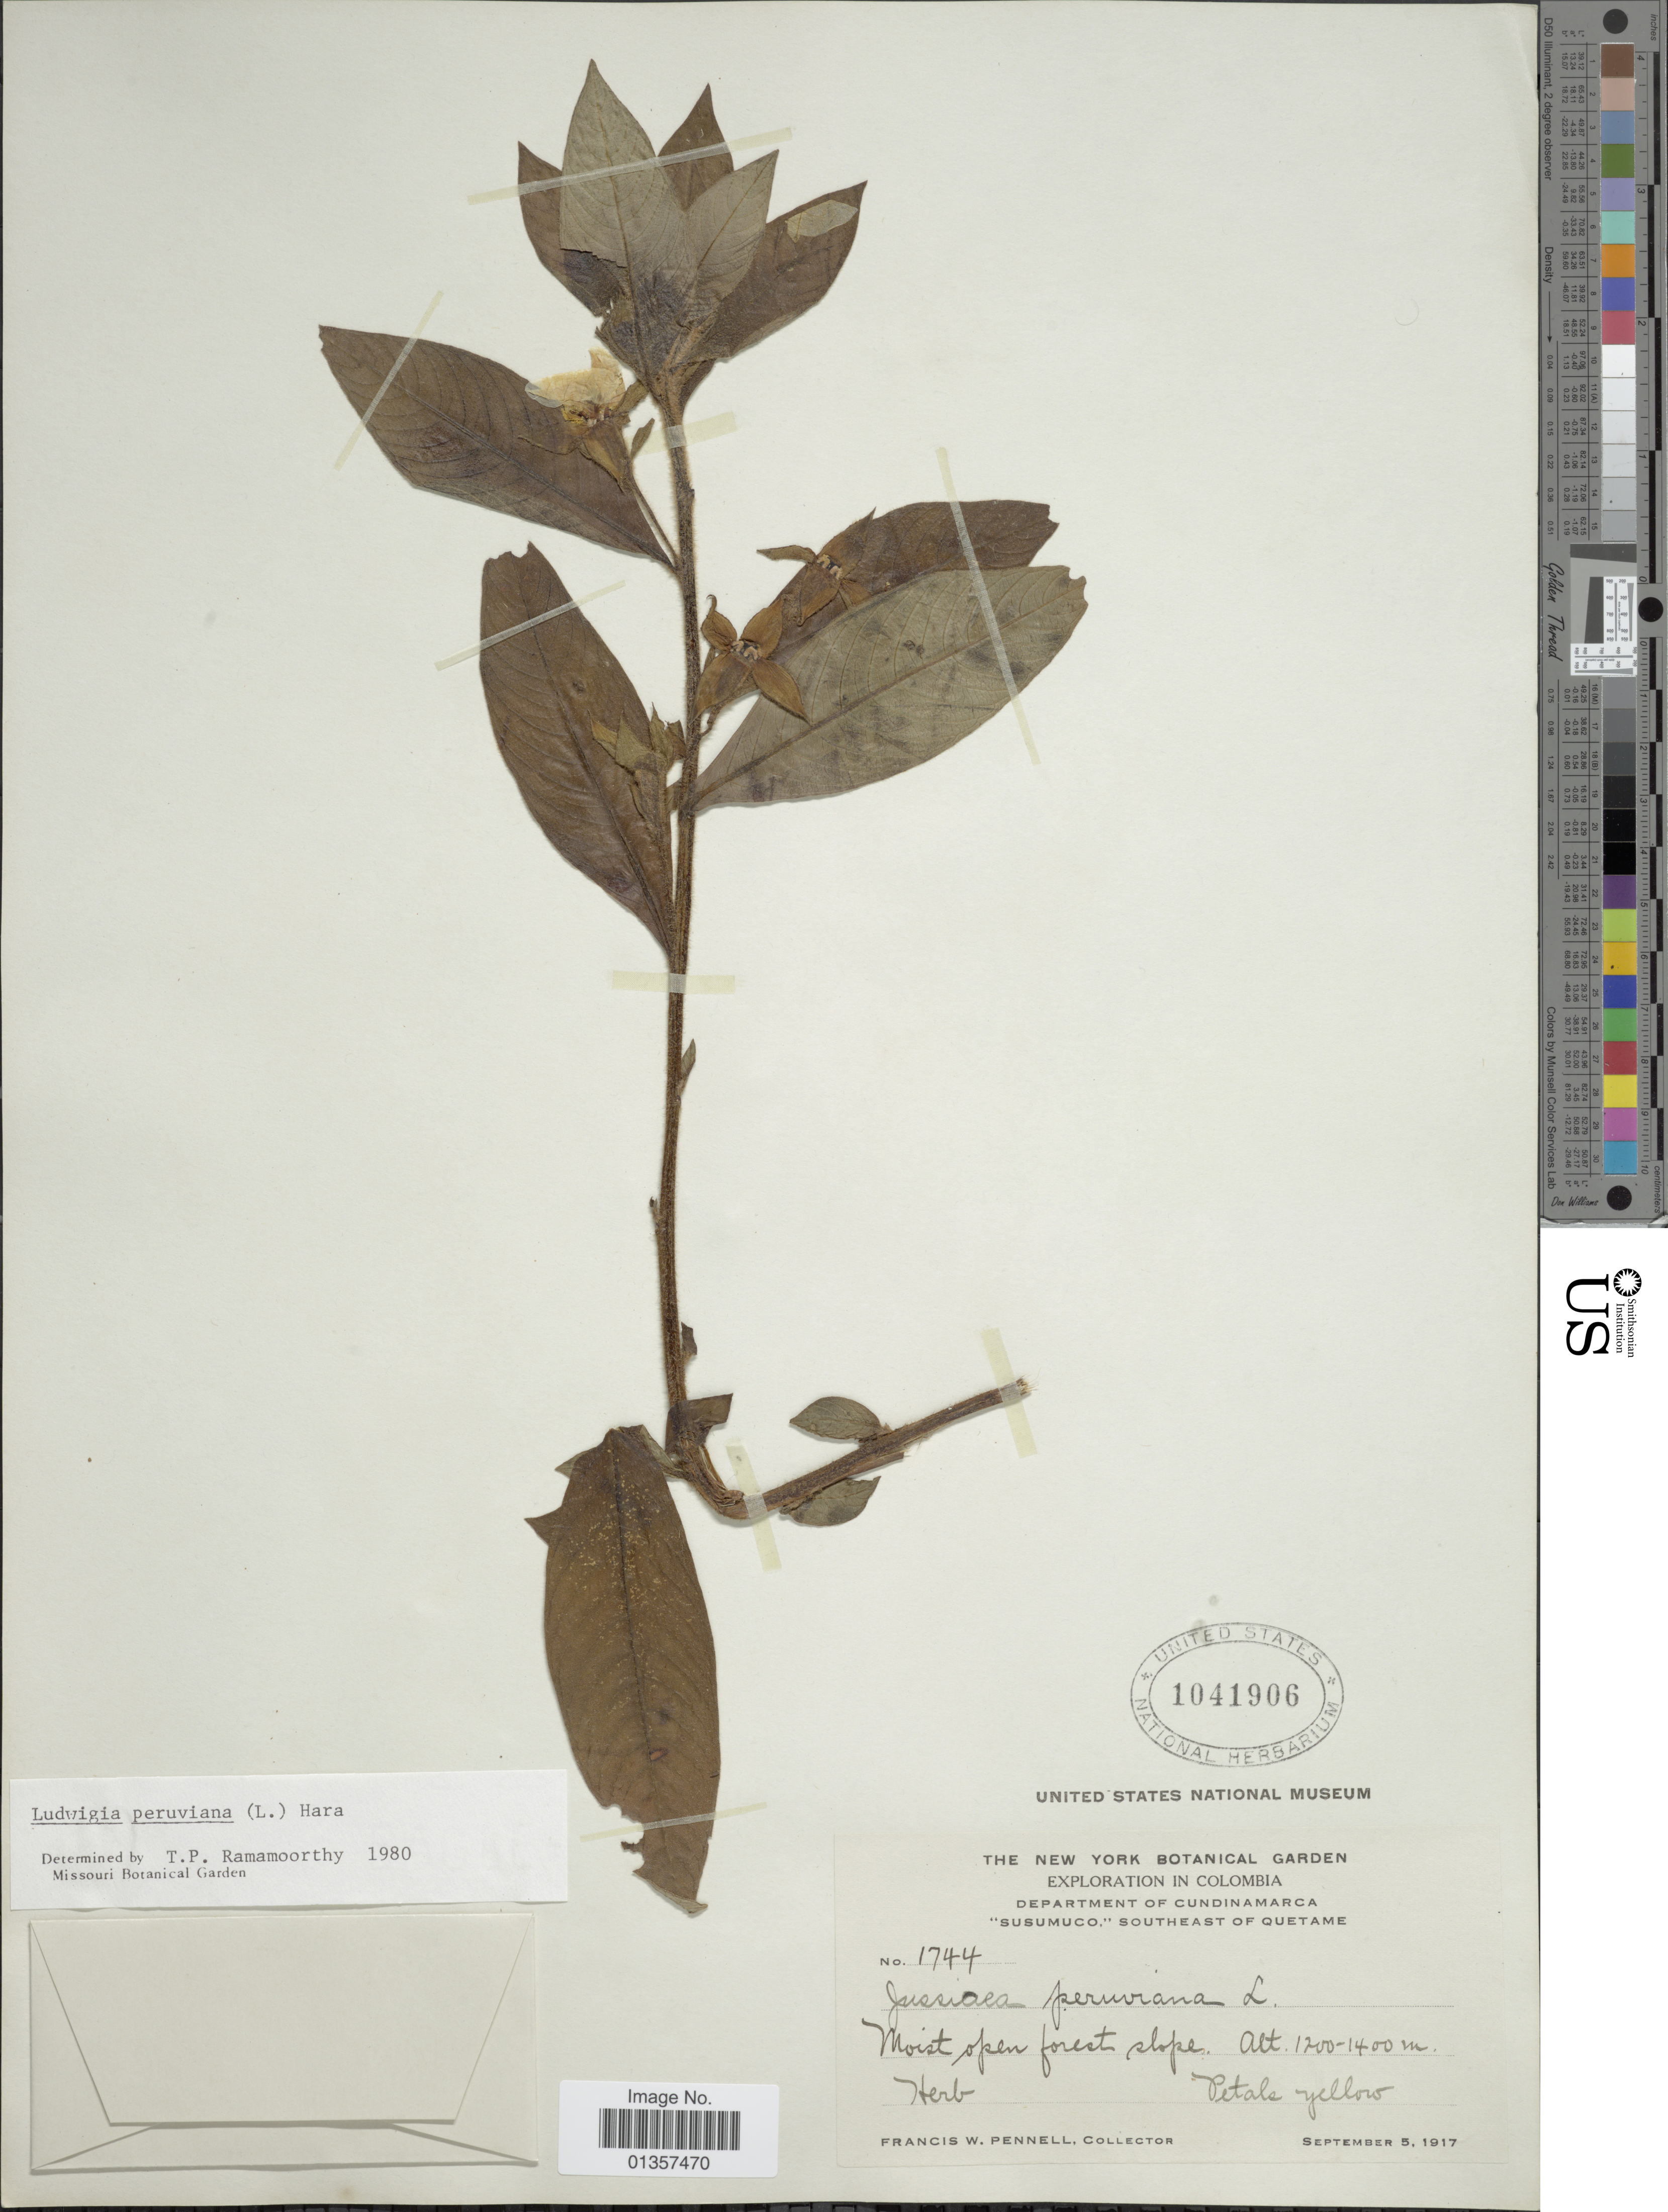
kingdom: Plantae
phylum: Tracheophyta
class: Magnoliopsida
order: Myrtales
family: Onagraceae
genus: Ludwigia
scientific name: Ludwigia peruviana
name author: (L.) H. Hara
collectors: F. W. Pennell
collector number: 1744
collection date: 1917-09-05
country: Colombia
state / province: Cundinamarca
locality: Susumuco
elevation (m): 1200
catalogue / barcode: US 1041906